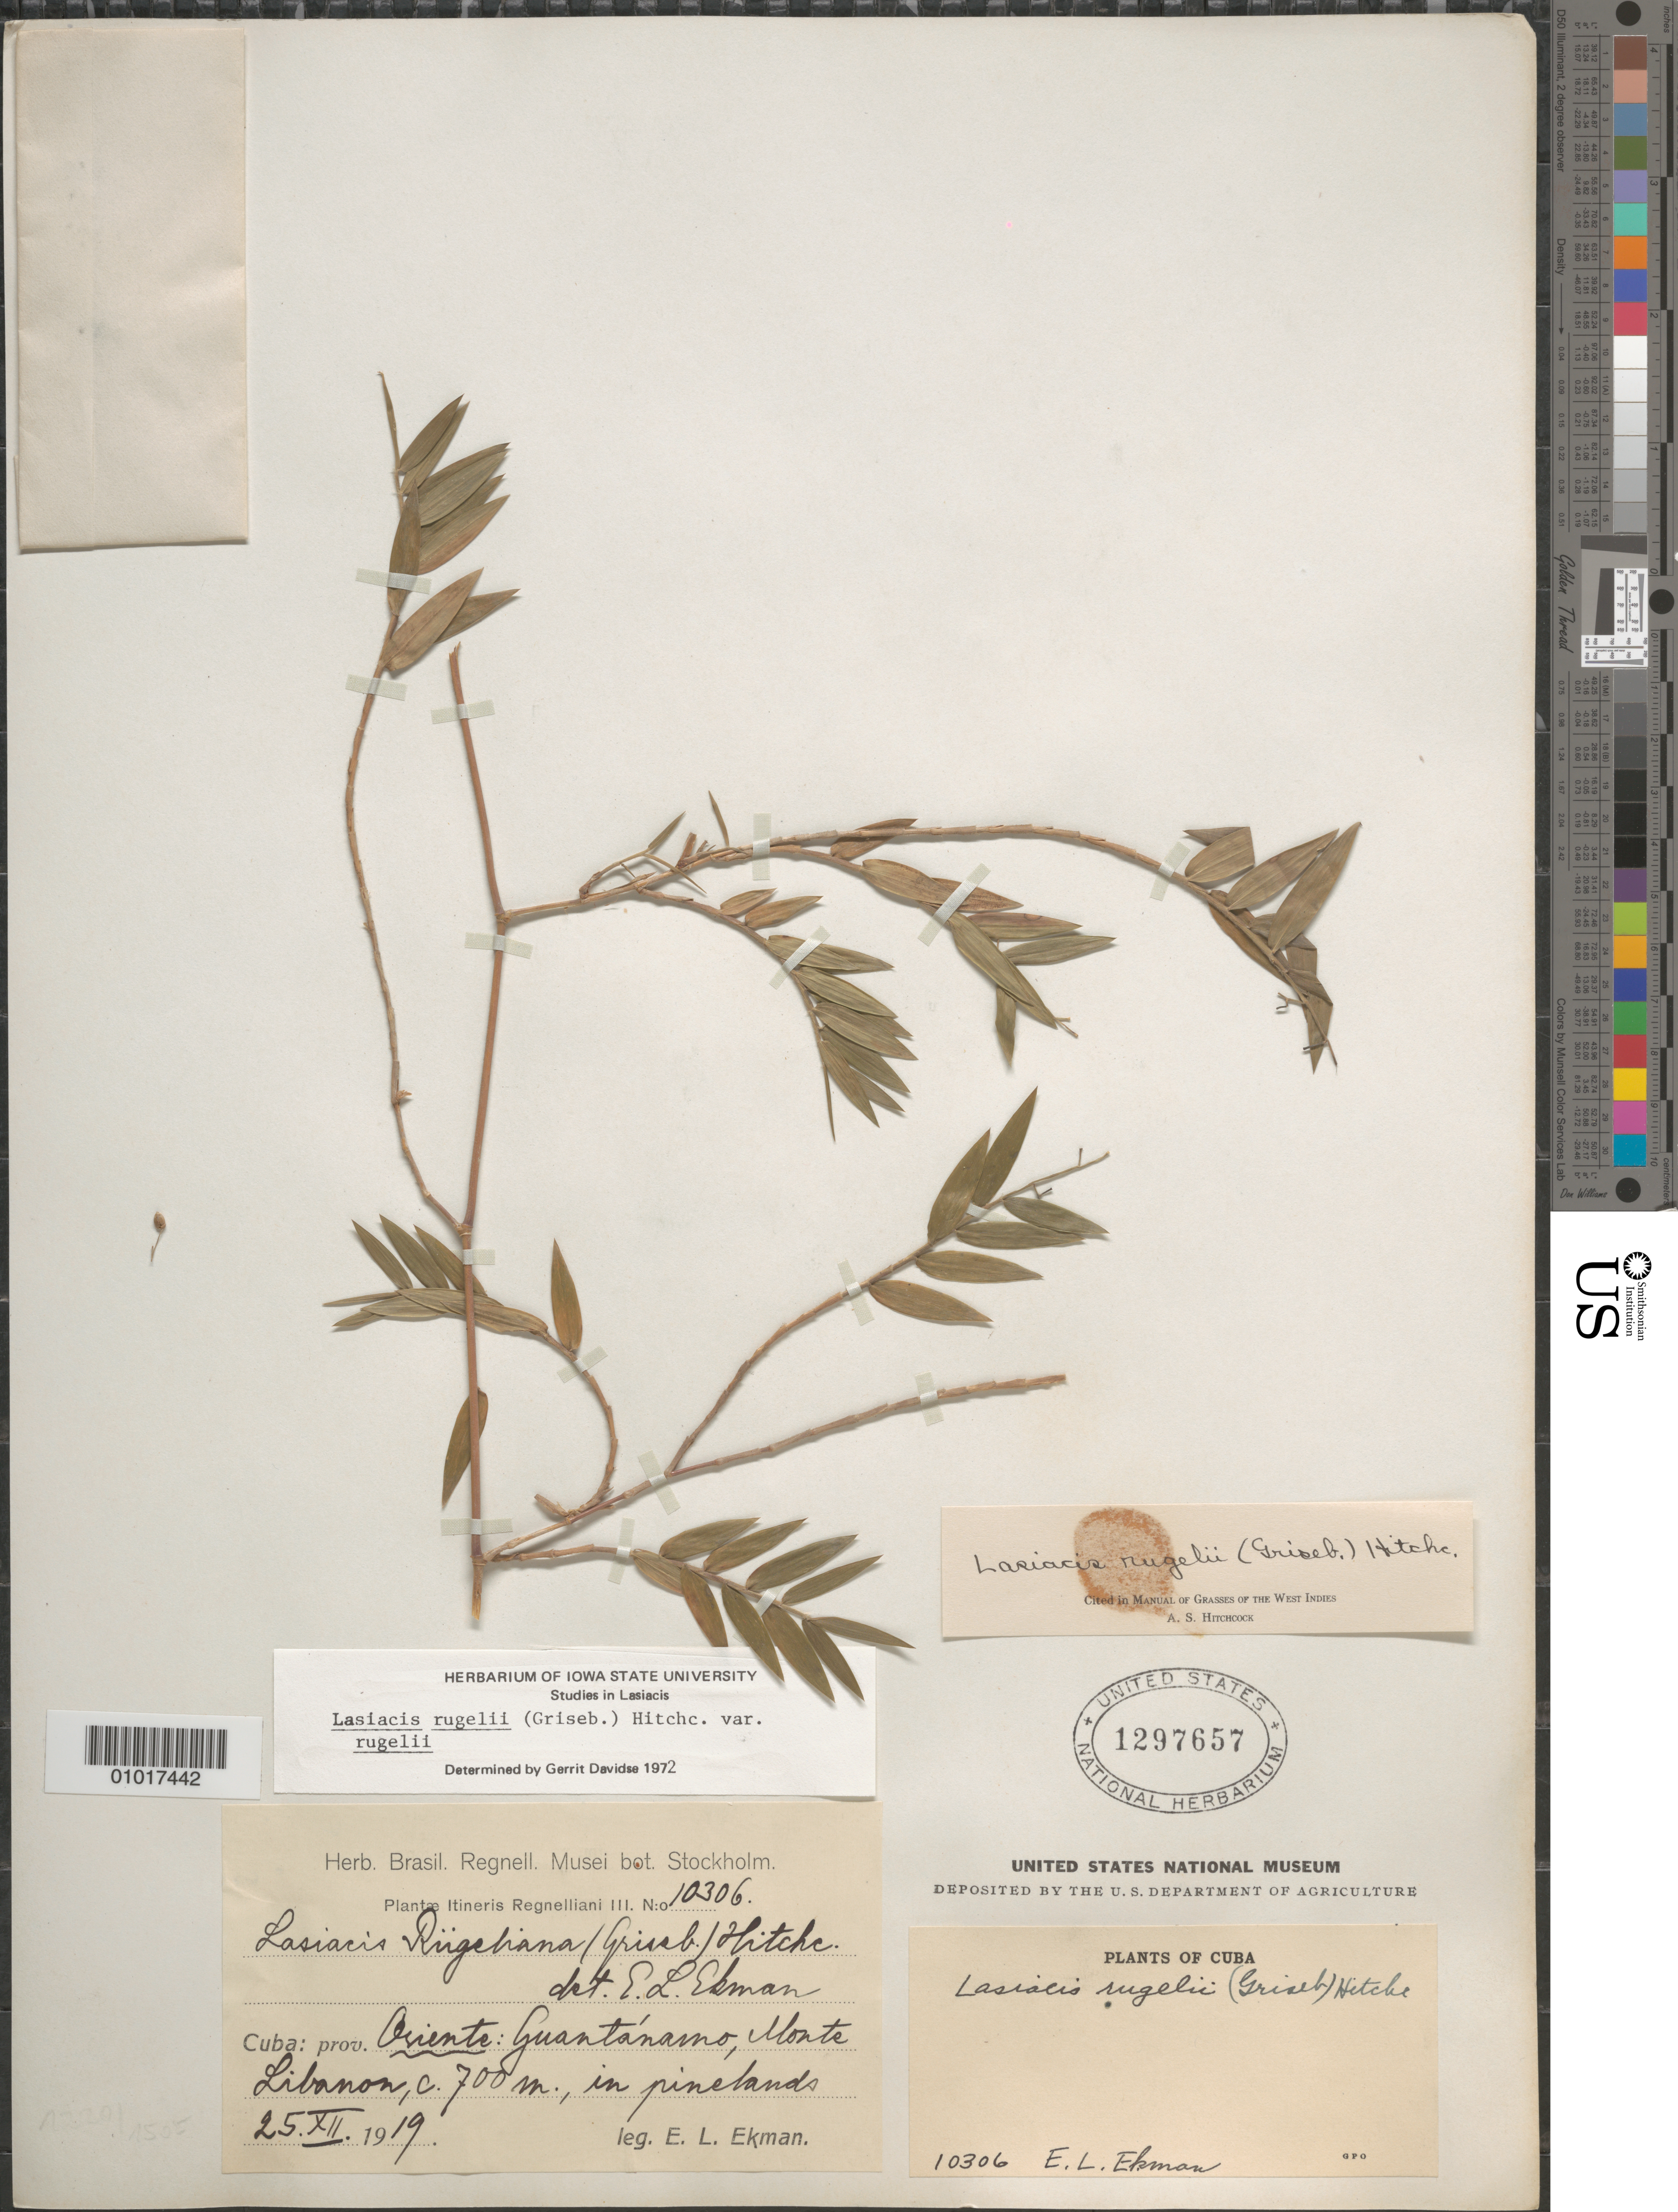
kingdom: Plantae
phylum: Tracheophyta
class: Liliopsida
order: Poales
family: Poaceae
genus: Lasiacis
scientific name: Lasiacis rugelii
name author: (Griseb.) Hitchc.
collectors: E. L. Ekman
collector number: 10306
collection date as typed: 25 Dec 1919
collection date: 1919-12-25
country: Cuba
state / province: Guantanamo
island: Cuba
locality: Guantánamo, Monte Libanon, inn pinelands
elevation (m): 700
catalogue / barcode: US 1297657